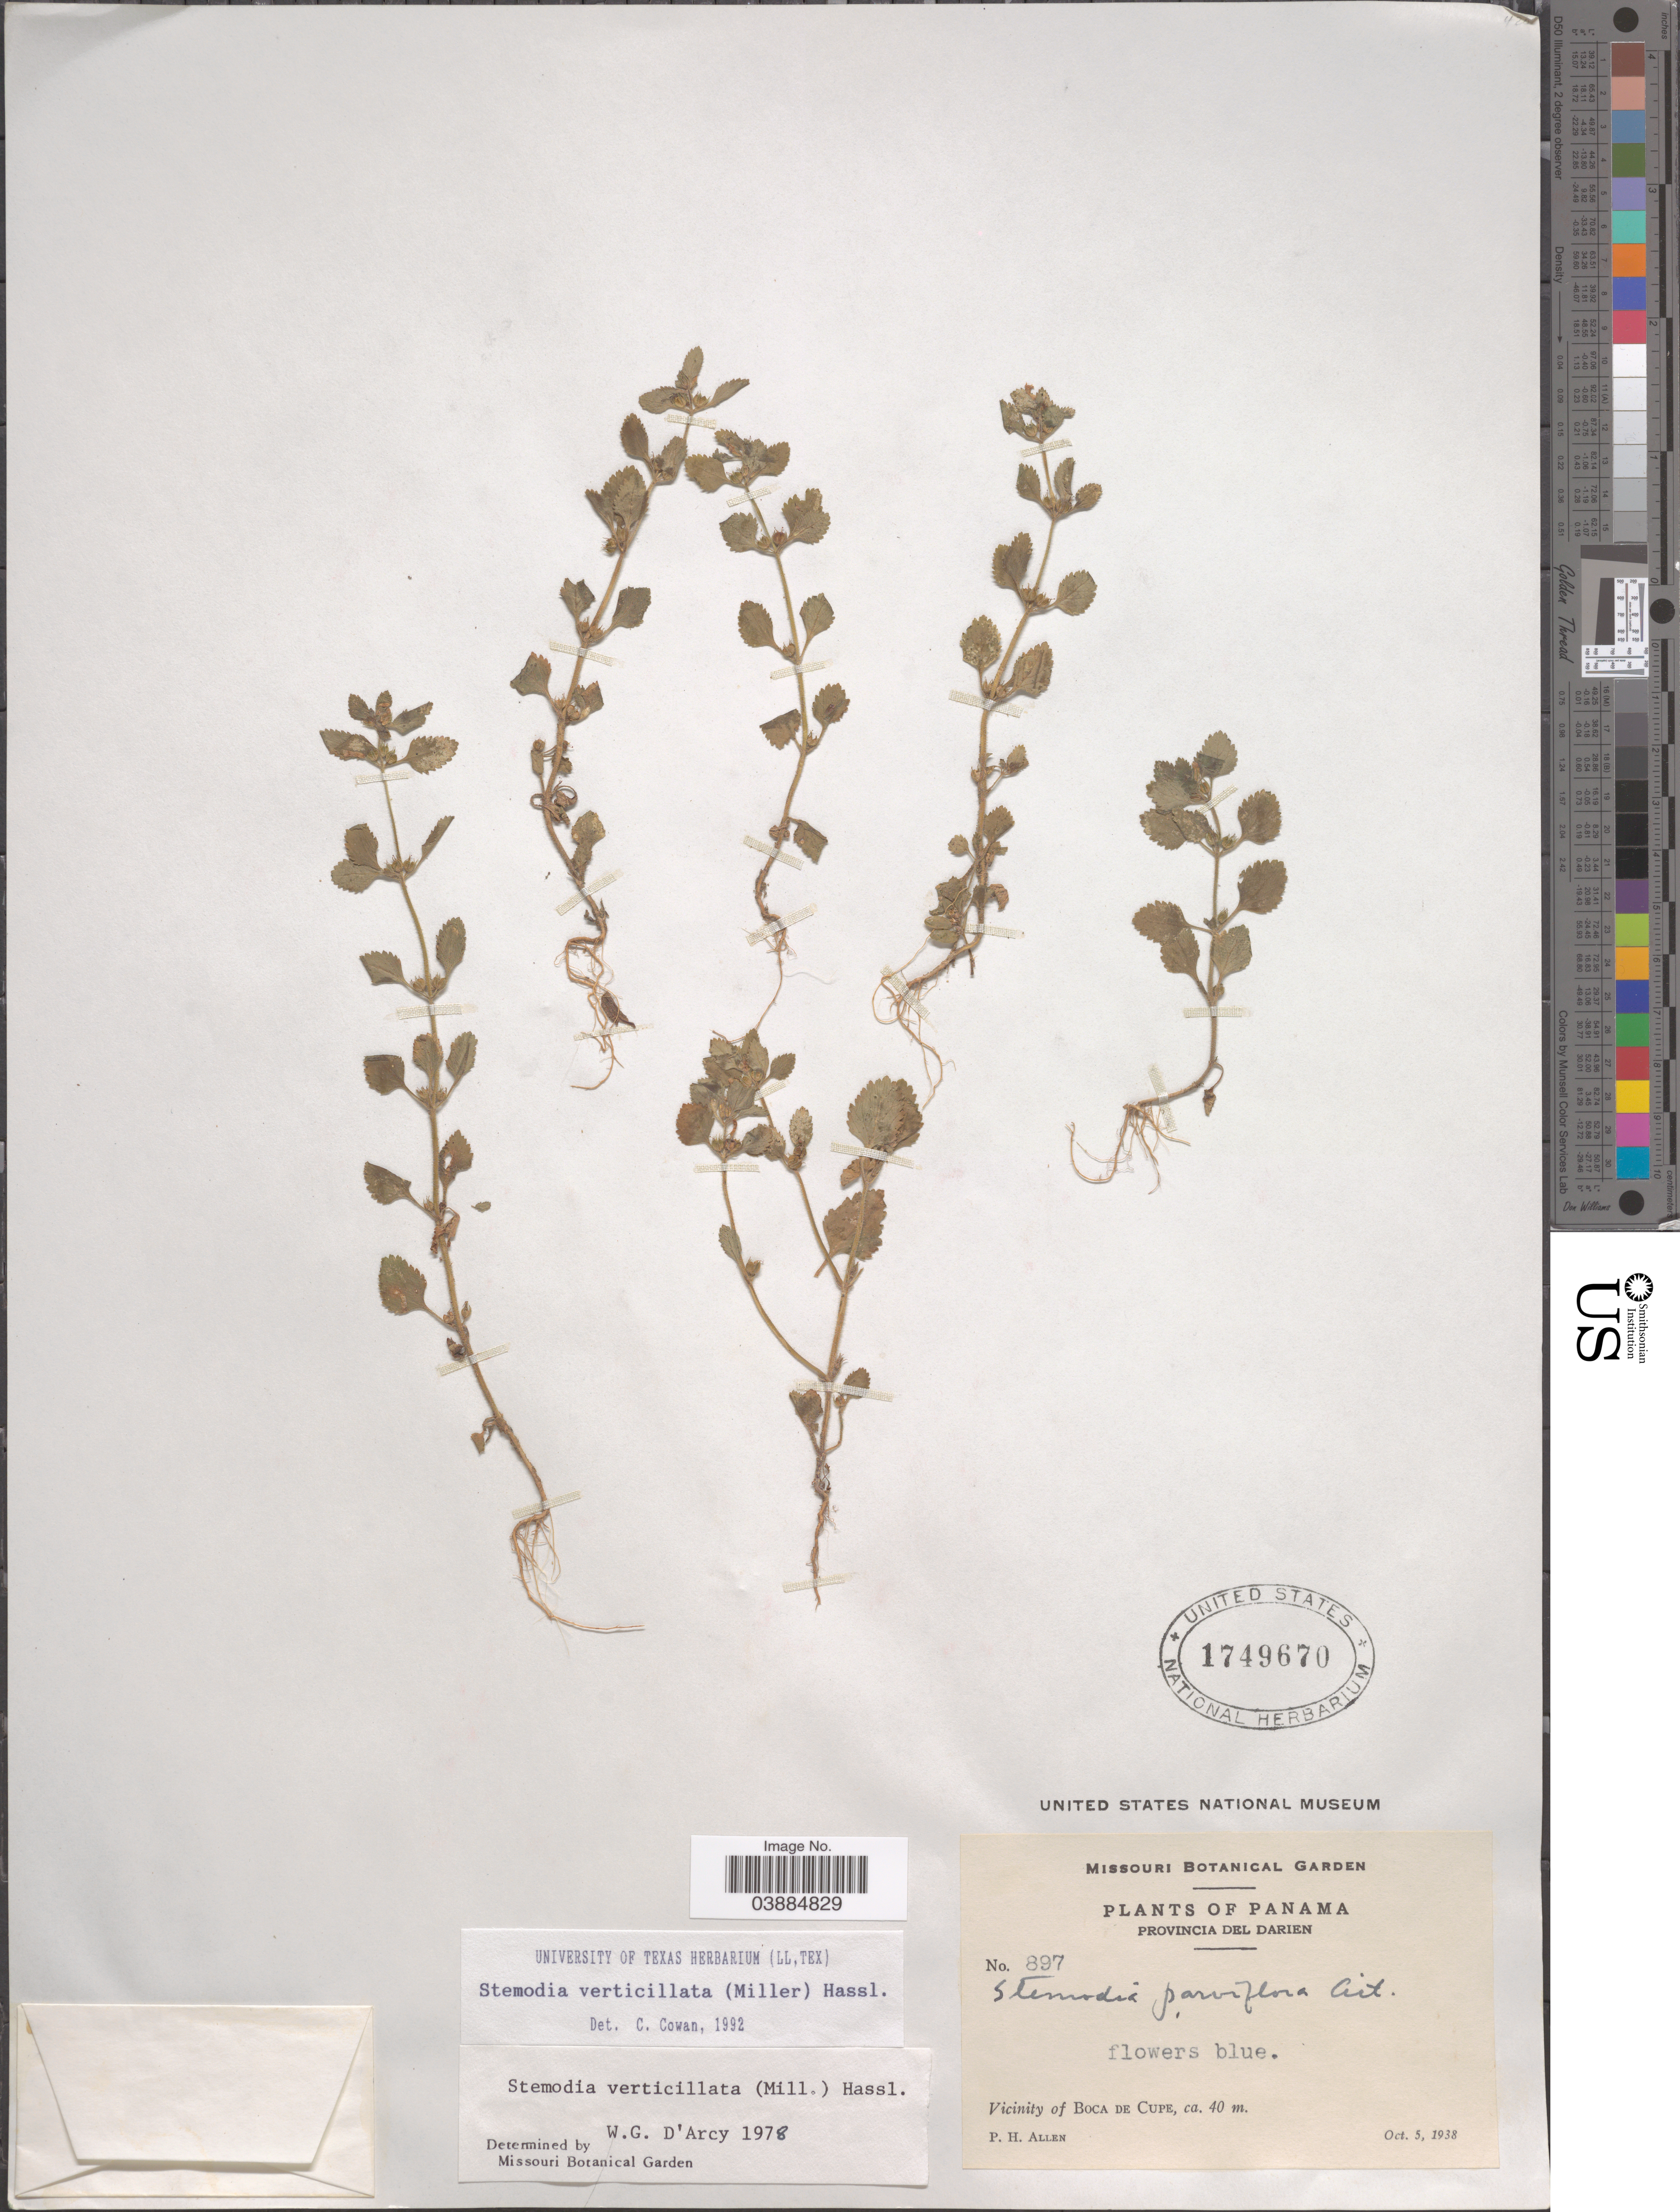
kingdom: Plantae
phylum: Tracheophyta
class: Magnoliopsida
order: Lamiales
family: Plantaginaceae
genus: Stemodia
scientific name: Stemodia verticillata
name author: (Mill.) Hassl.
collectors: P. H. Allen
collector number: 897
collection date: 1938-10-05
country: Panama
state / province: Darien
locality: Provincia del Darien. Vicinity of Boca de Cupe.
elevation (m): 40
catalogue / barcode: US 1749670